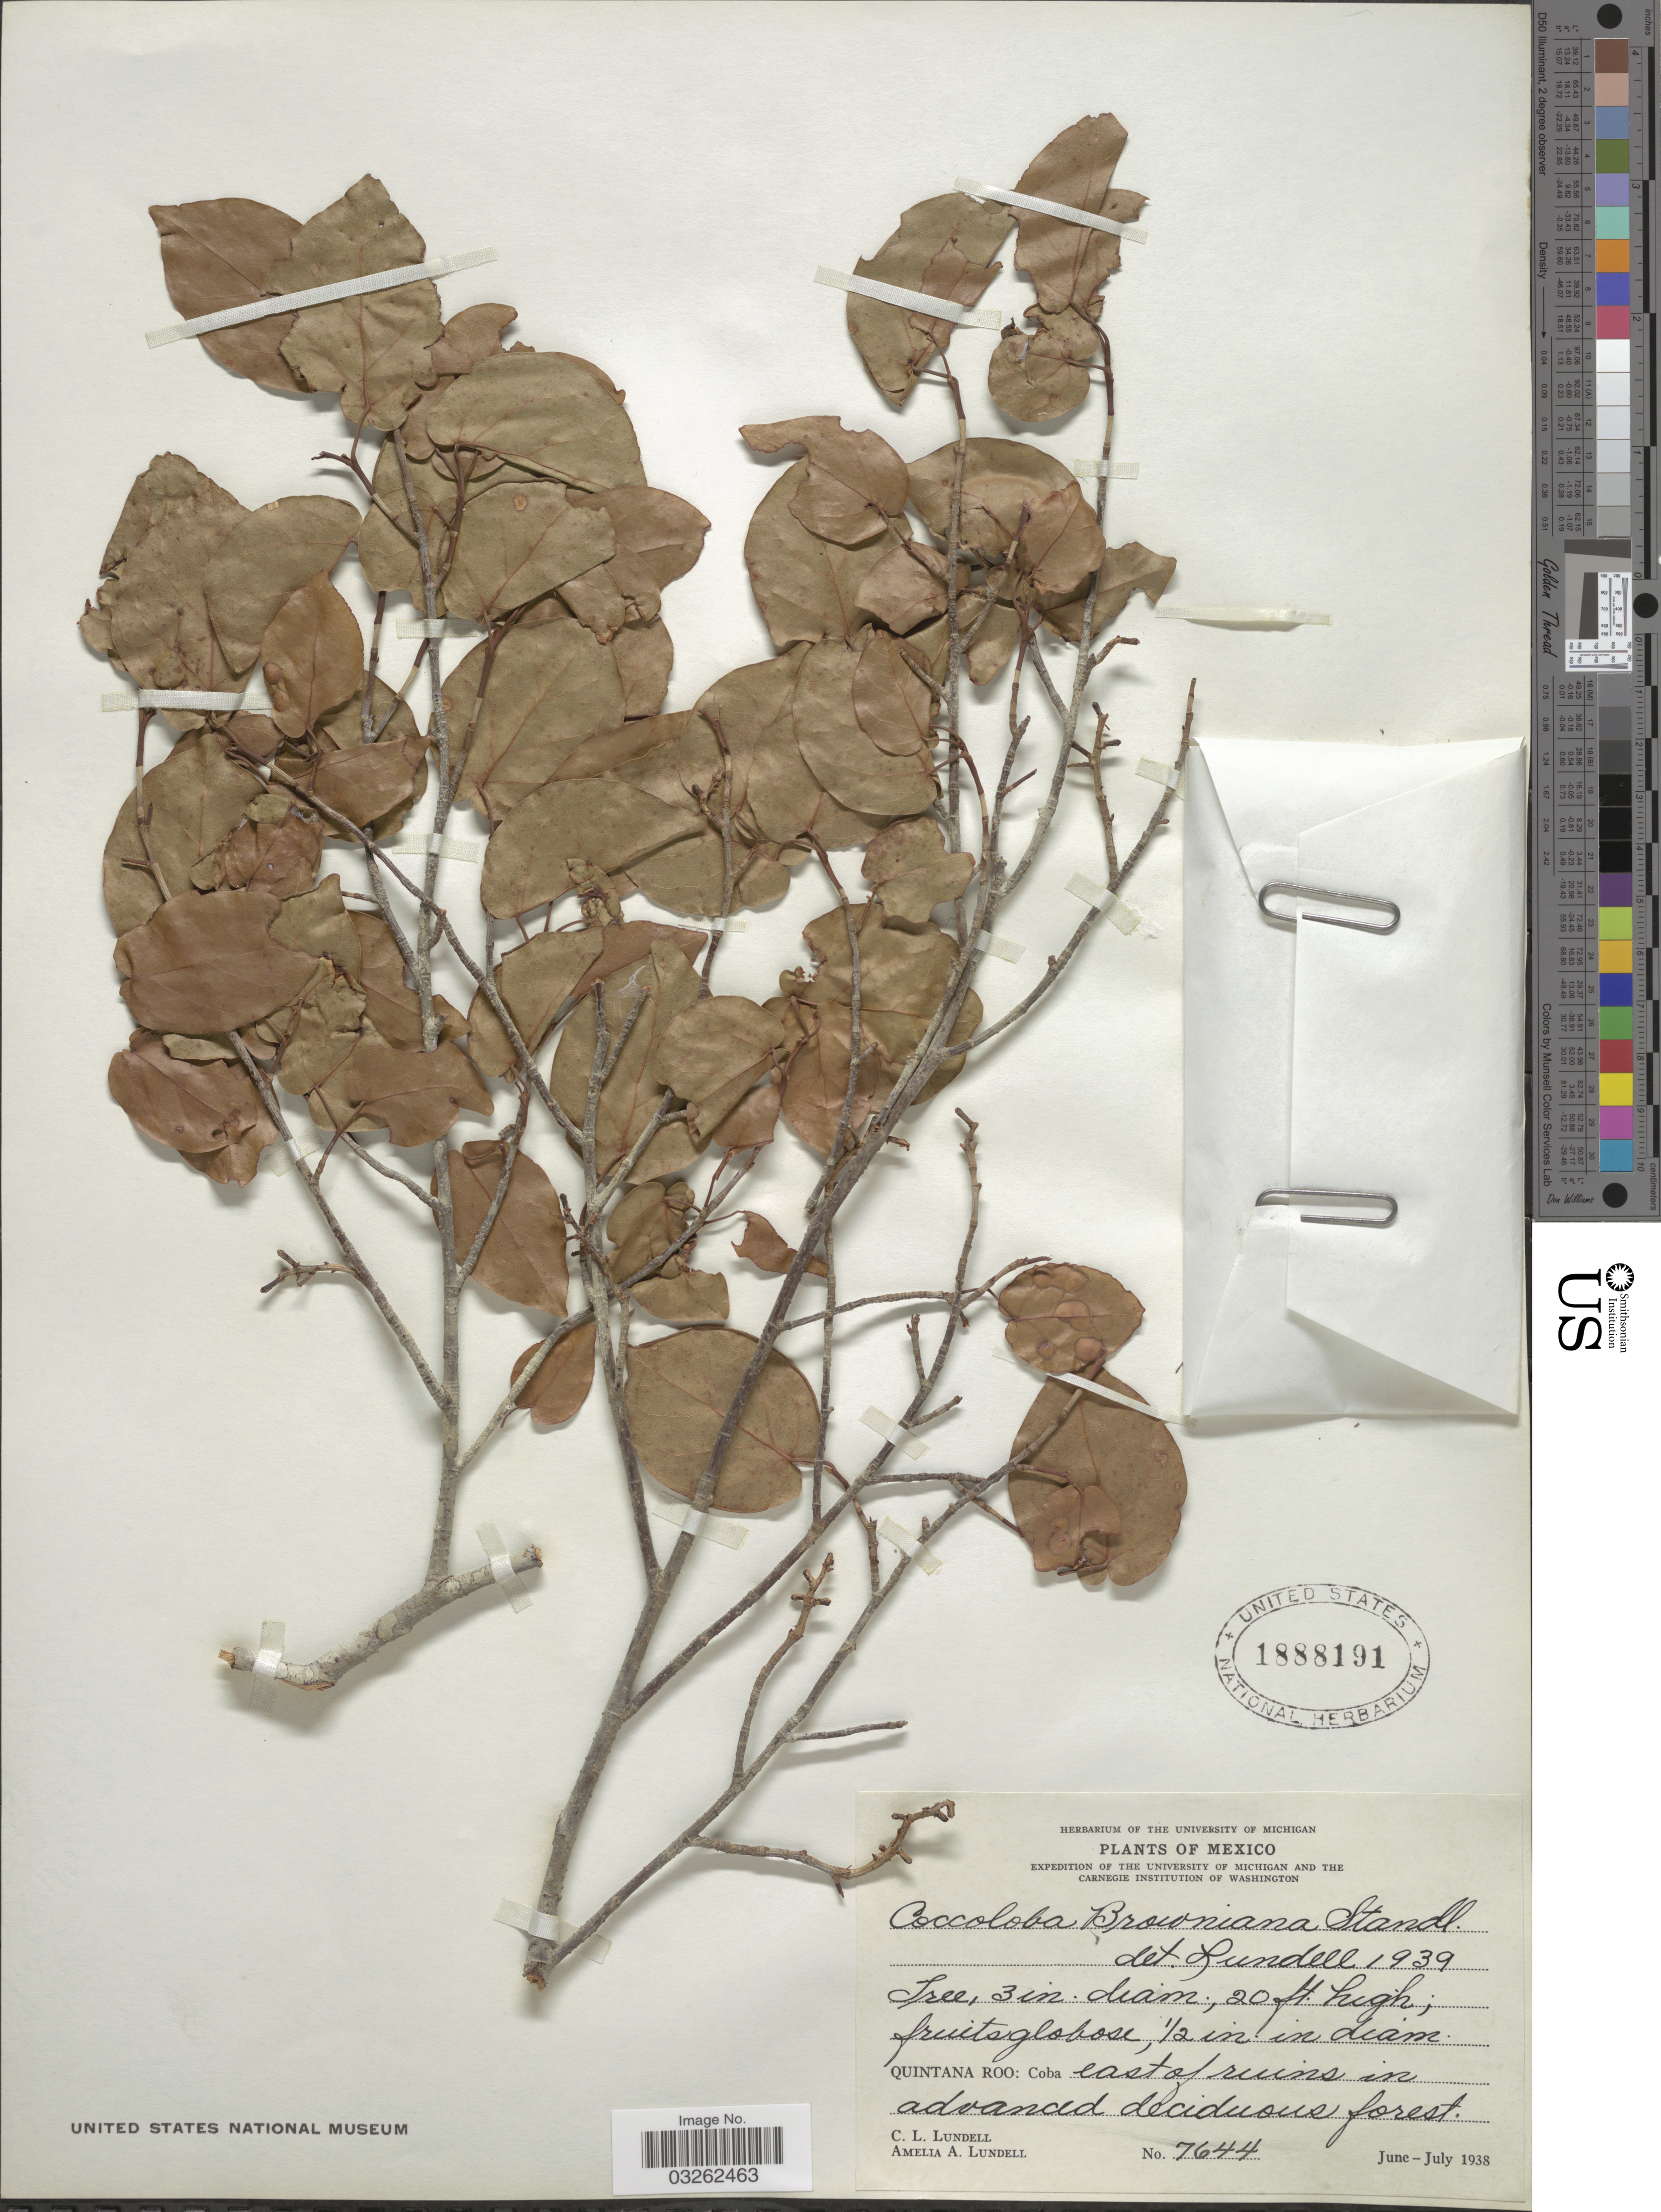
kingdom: Plantae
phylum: Tracheophyta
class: Magnoliopsida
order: Caryophyllales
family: Polygonaceae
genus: Coccoloba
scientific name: Coccoloba acapulcensis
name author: Standl.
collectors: C. L. Lundell & A. A. Lundell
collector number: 7644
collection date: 1938-06/1938-07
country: Mexico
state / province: Quintana Roo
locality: Coba east of ruins in advanced deciduous forest.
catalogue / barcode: US 1888191